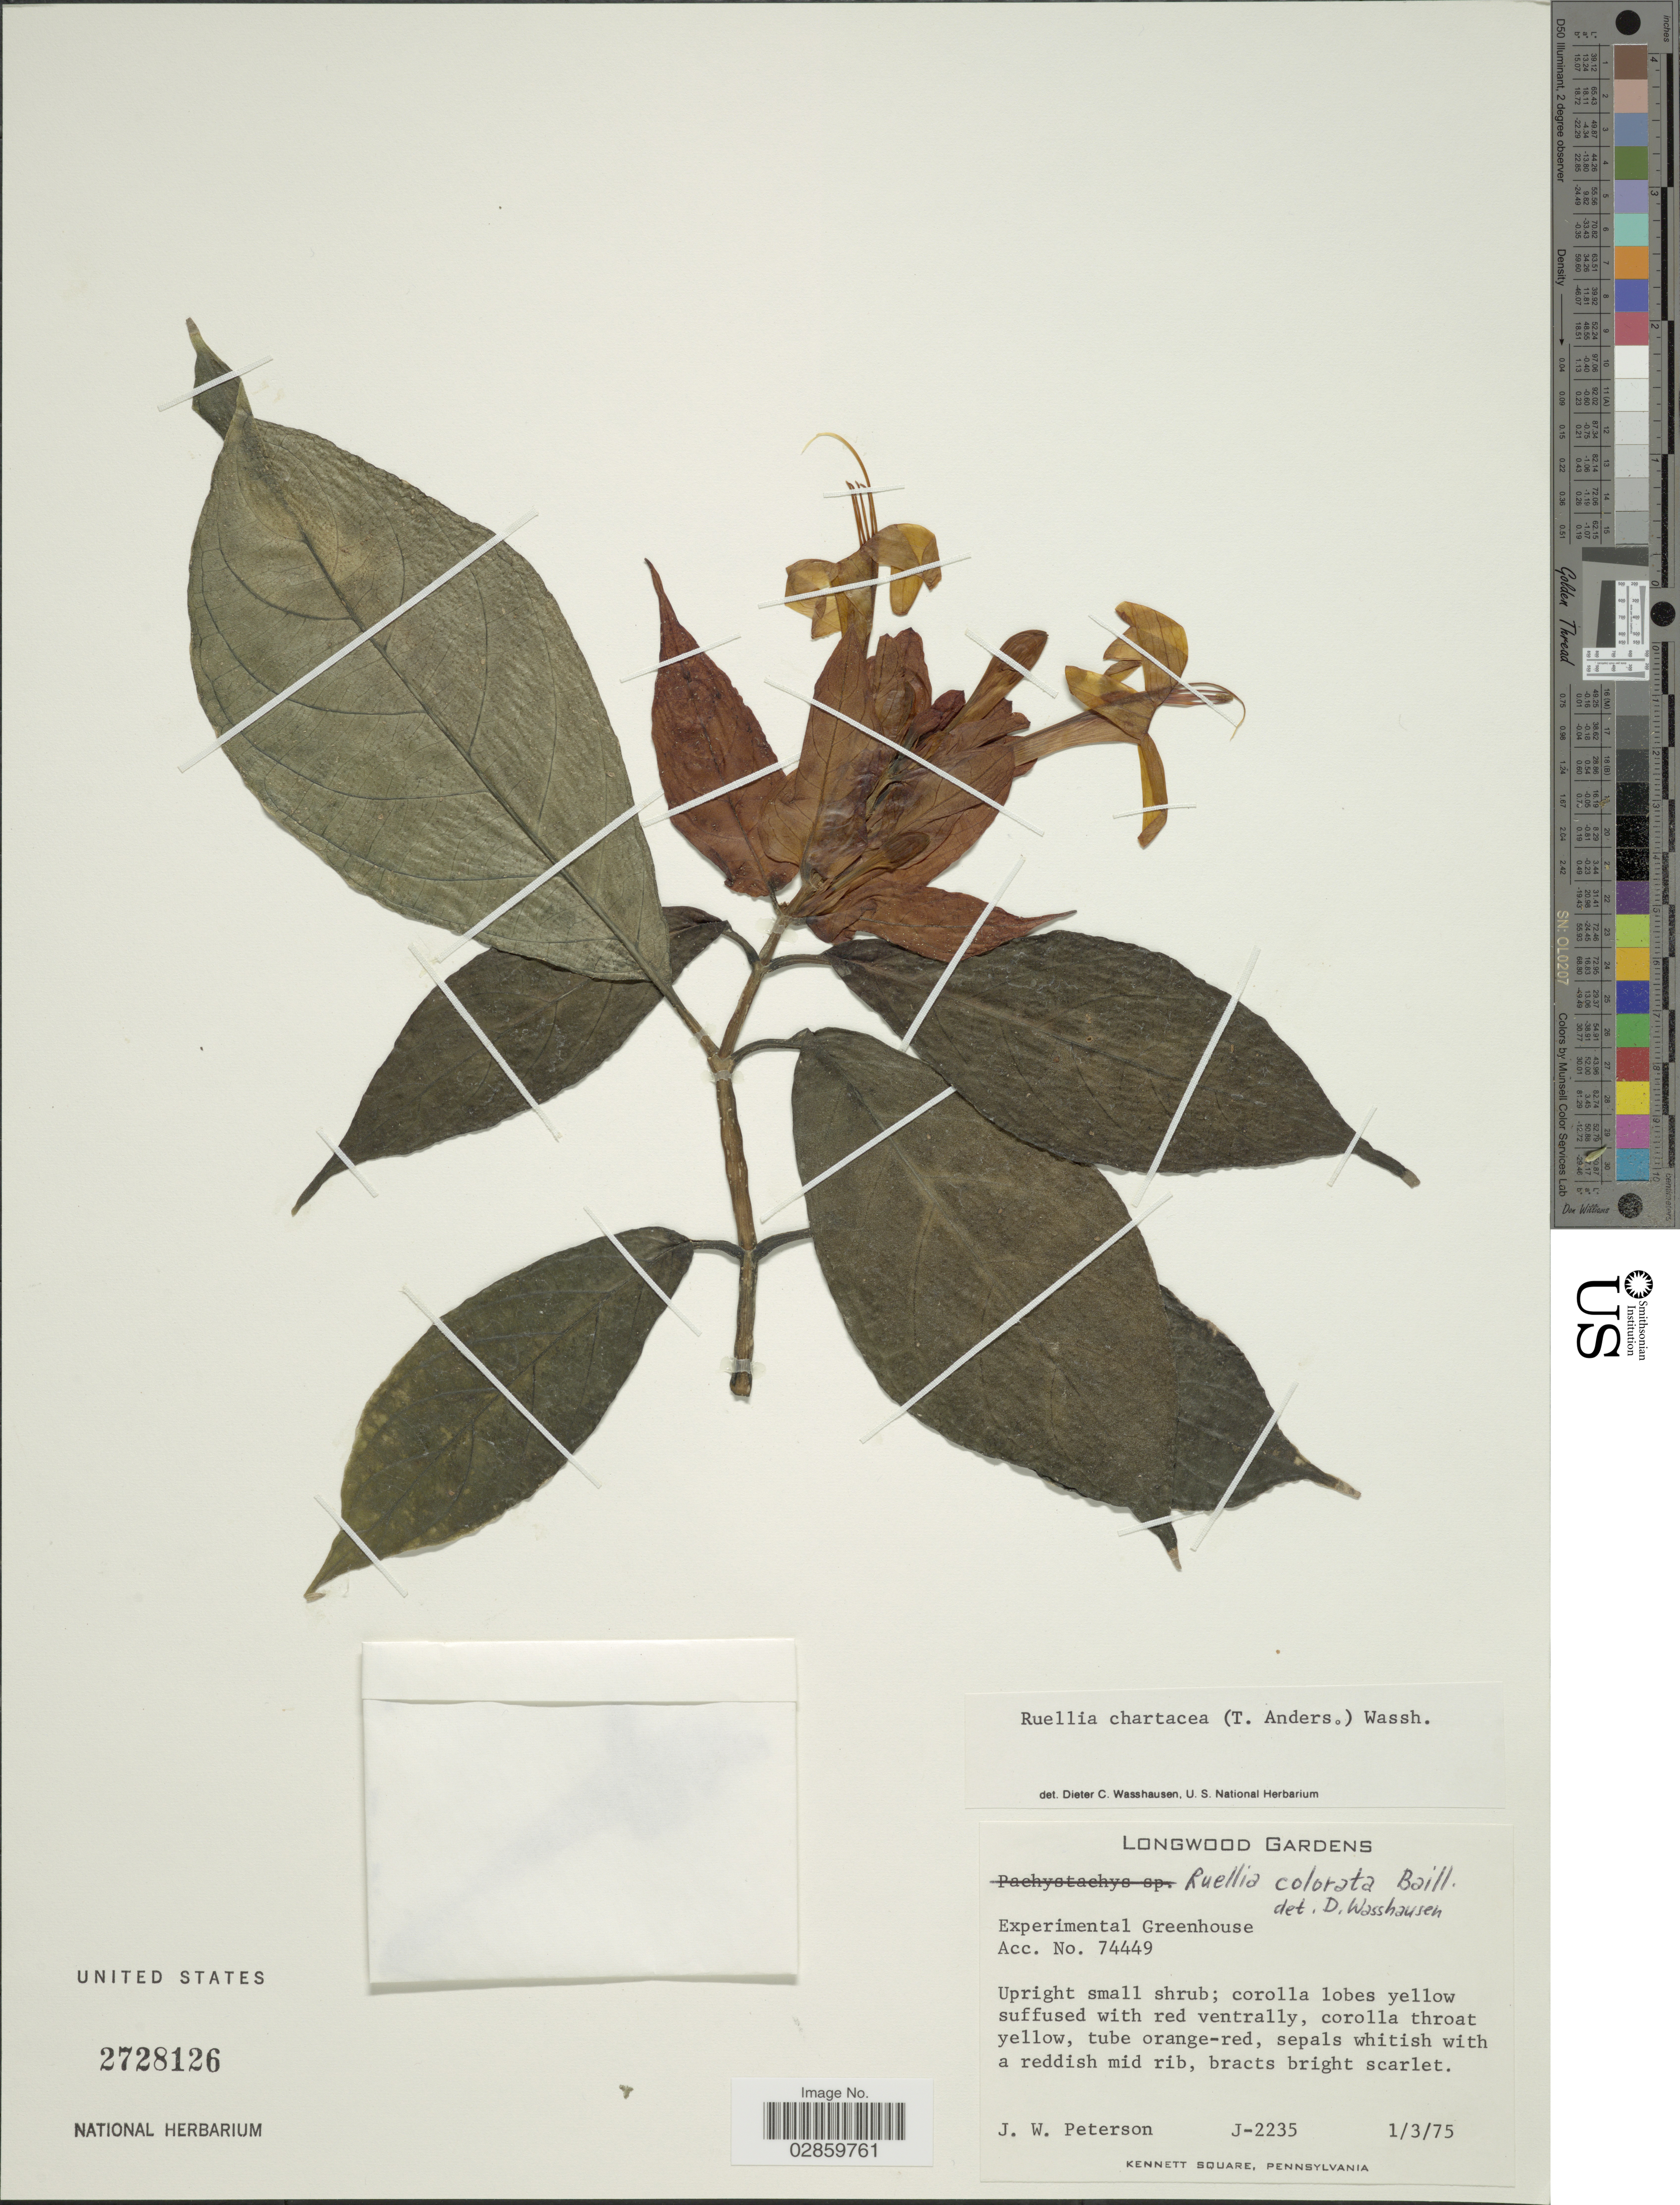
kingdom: Plantae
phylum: Tracheophyta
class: Magnoliopsida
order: Lamiales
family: Acanthaceae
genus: Ruellia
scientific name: Ruellia chartacea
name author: (T. Anderson) Wassh.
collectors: J. W. Peterson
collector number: J-2235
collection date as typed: Transcribed d/m/y: 1/3/75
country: United States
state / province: Pennsylvania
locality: Longwood Gardens. Experimental Greenhouse.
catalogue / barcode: US 2728126